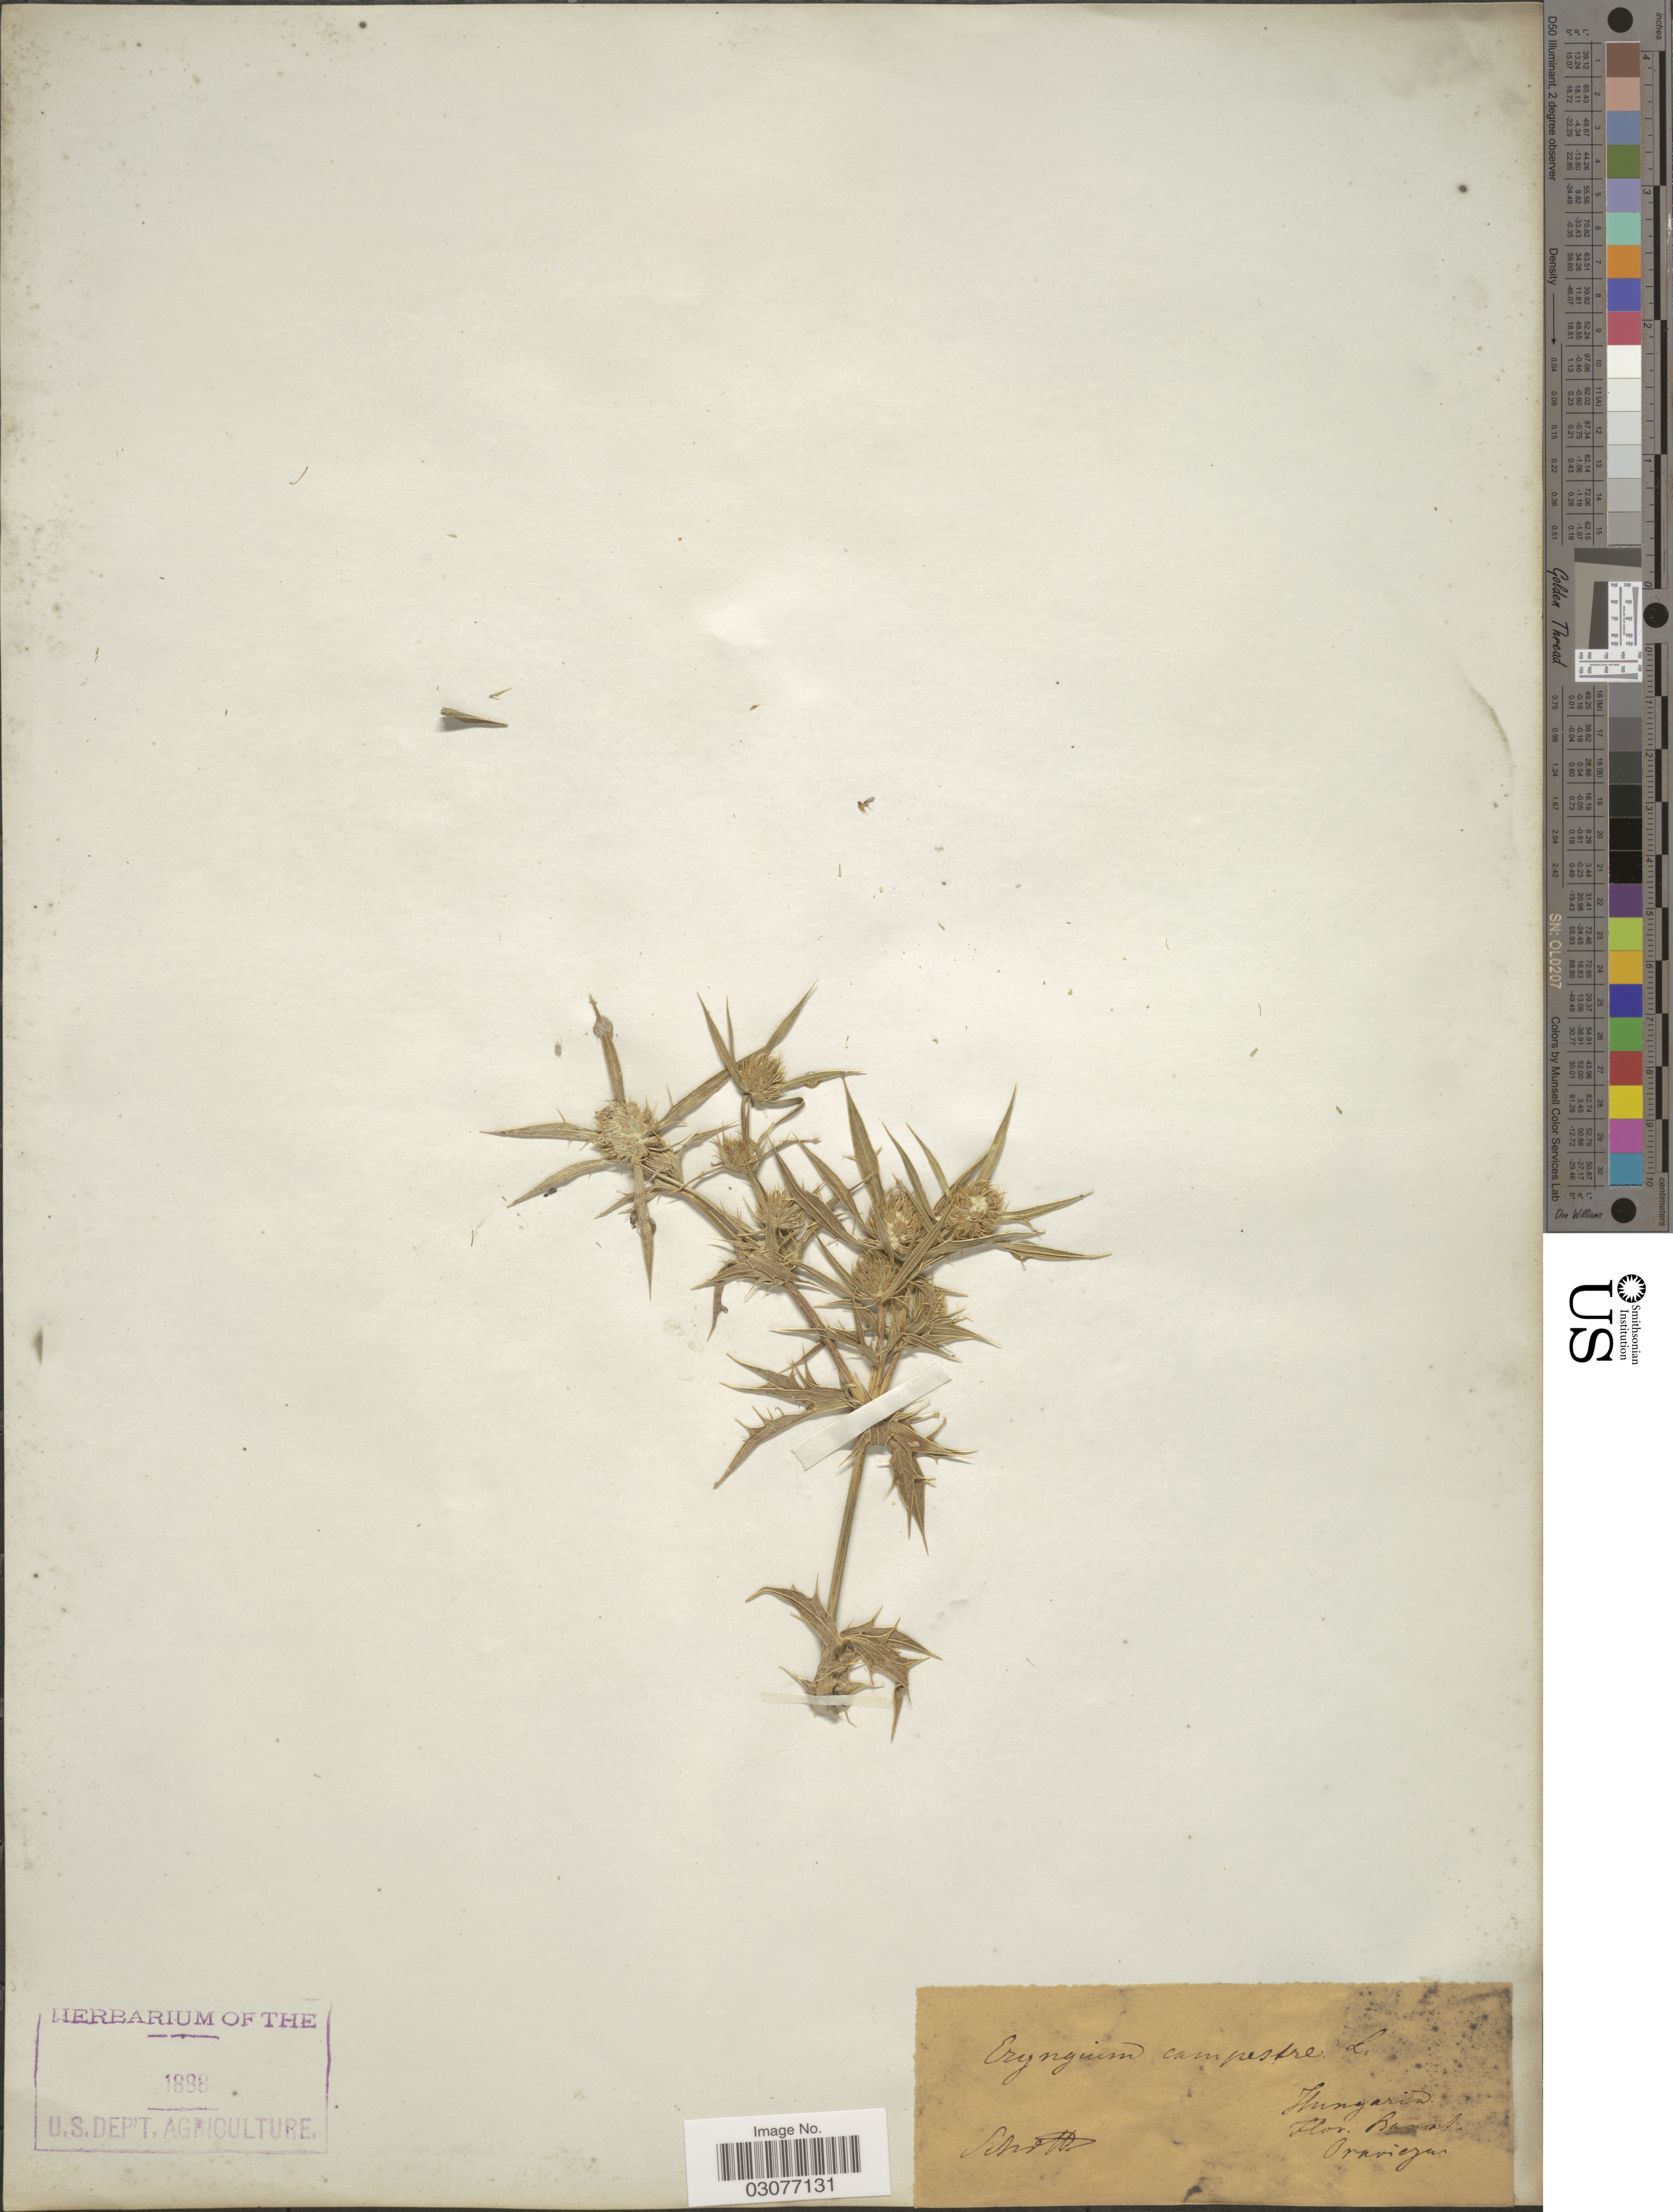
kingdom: Plantae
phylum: Tracheophyta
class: Magnoliopsida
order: Apiales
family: Apiaceae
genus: Eryngium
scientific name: Eryngium campestre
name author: L.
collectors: Schott, --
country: Hungary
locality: Banat Oravieza.